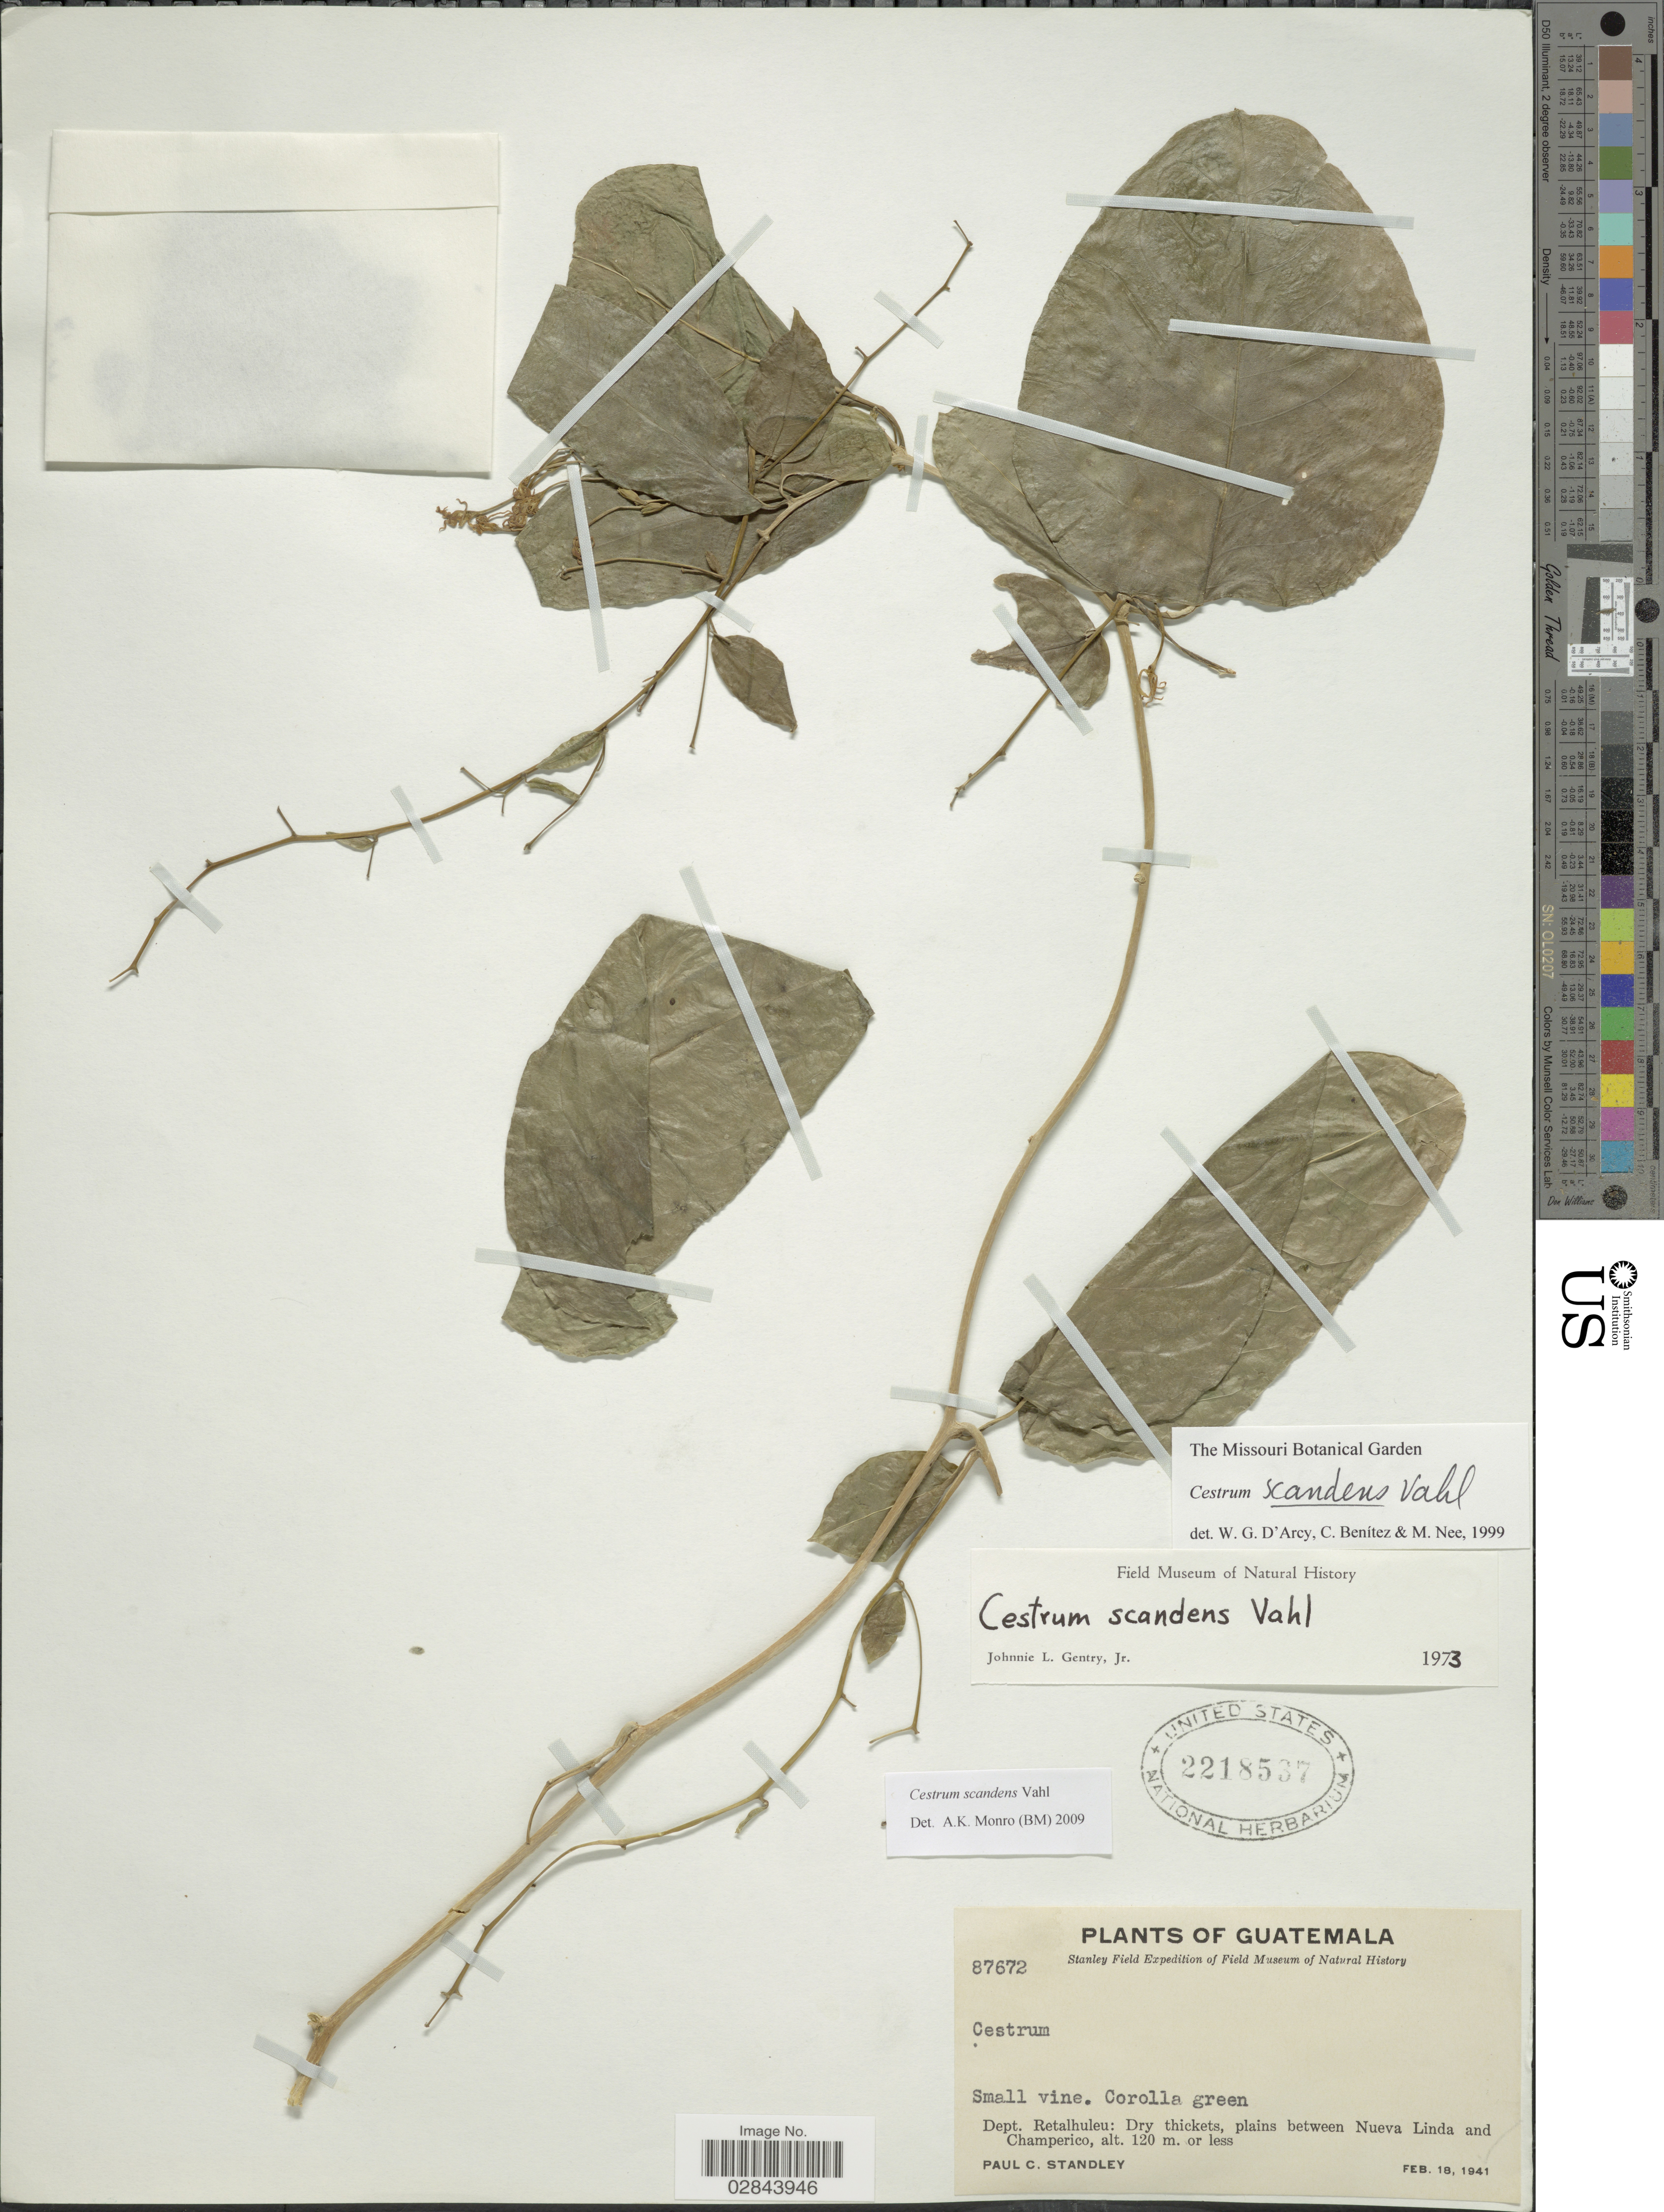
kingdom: Plantae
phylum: Tracheophyta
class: Magnoliopsida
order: Solanales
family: Solanaceae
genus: Cestrum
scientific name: Cestrum scandens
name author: Vahl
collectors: P. C. Standley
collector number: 87672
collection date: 1841-02-18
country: Guatemala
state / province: Retalhuleu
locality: Dept. Retalhuleu: Dry thickets, plains between Nueva Linda and Champerico.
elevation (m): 120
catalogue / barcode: US 2218537